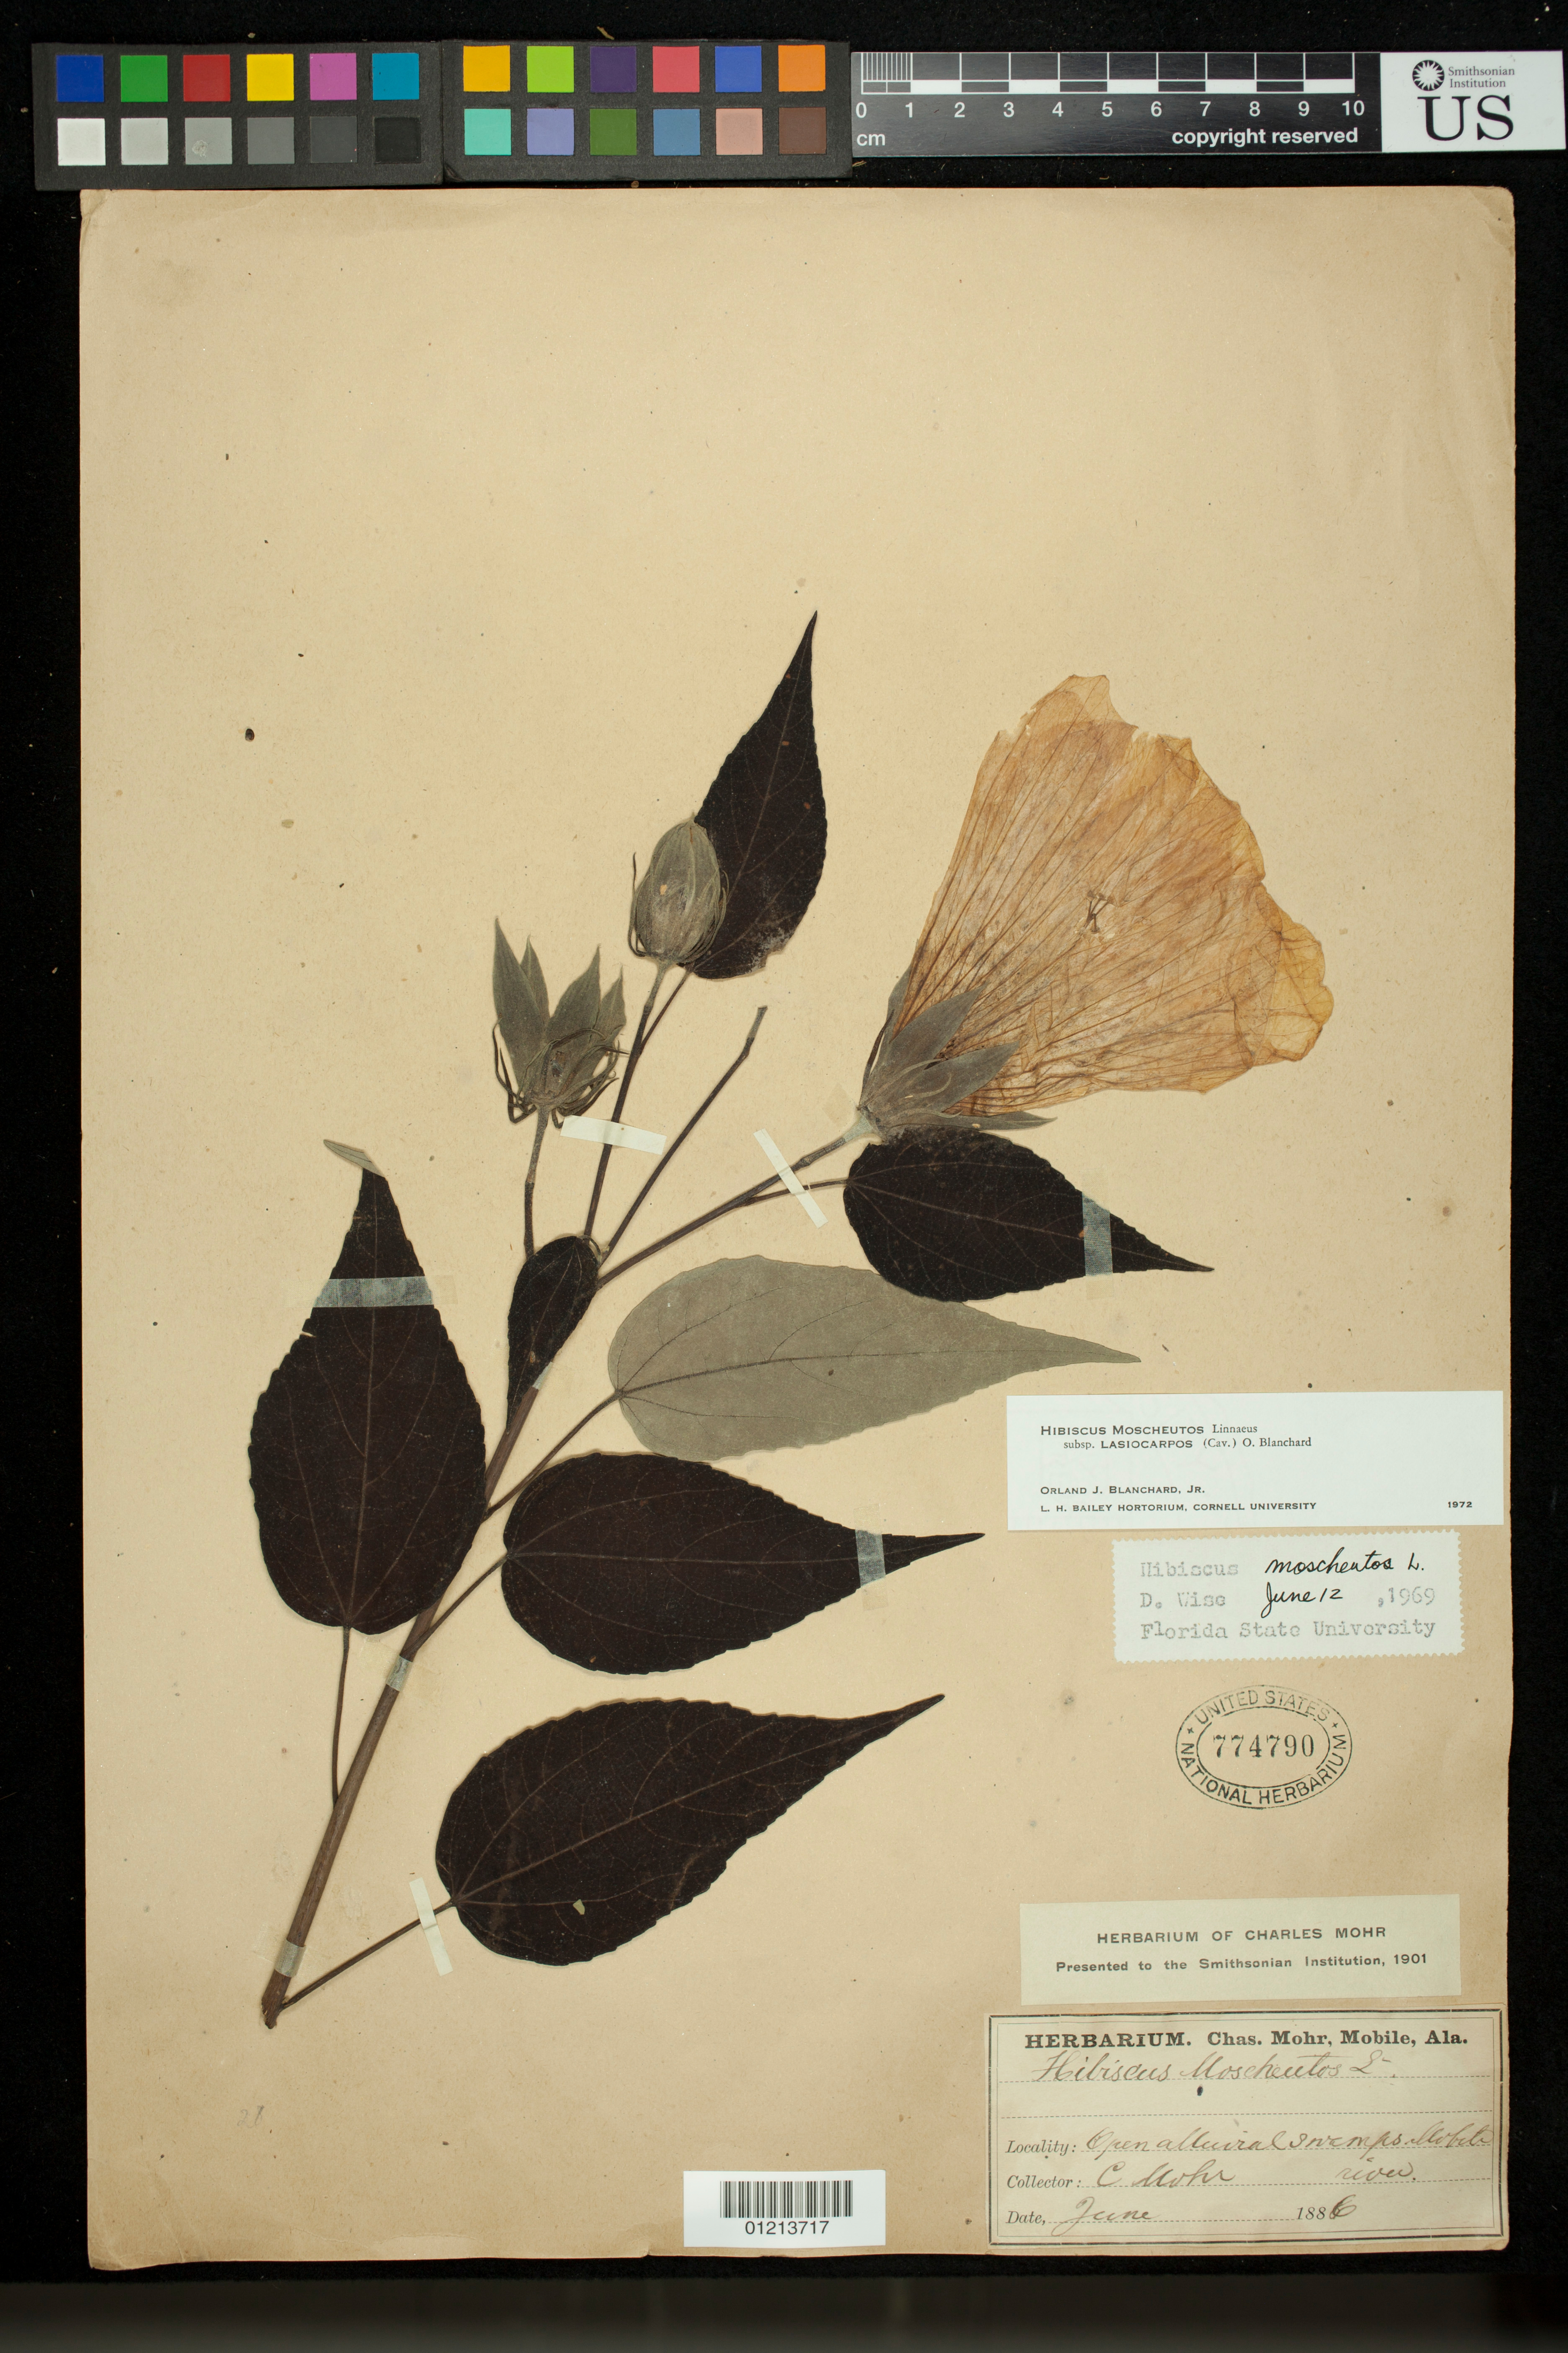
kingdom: Plantae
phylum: Tracheophyta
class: Magnoliopsida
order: Malvales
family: Malvaceae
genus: Hibiscus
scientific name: Hibiscus moscheutos subsp. lasiocarpos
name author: (Cav.) O.J. Blanch.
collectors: C. T. Mohr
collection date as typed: Jun 1886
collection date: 1886-06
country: United States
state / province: Louisiana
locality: Open alluvial swamps, Mobile river.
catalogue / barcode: US 774790